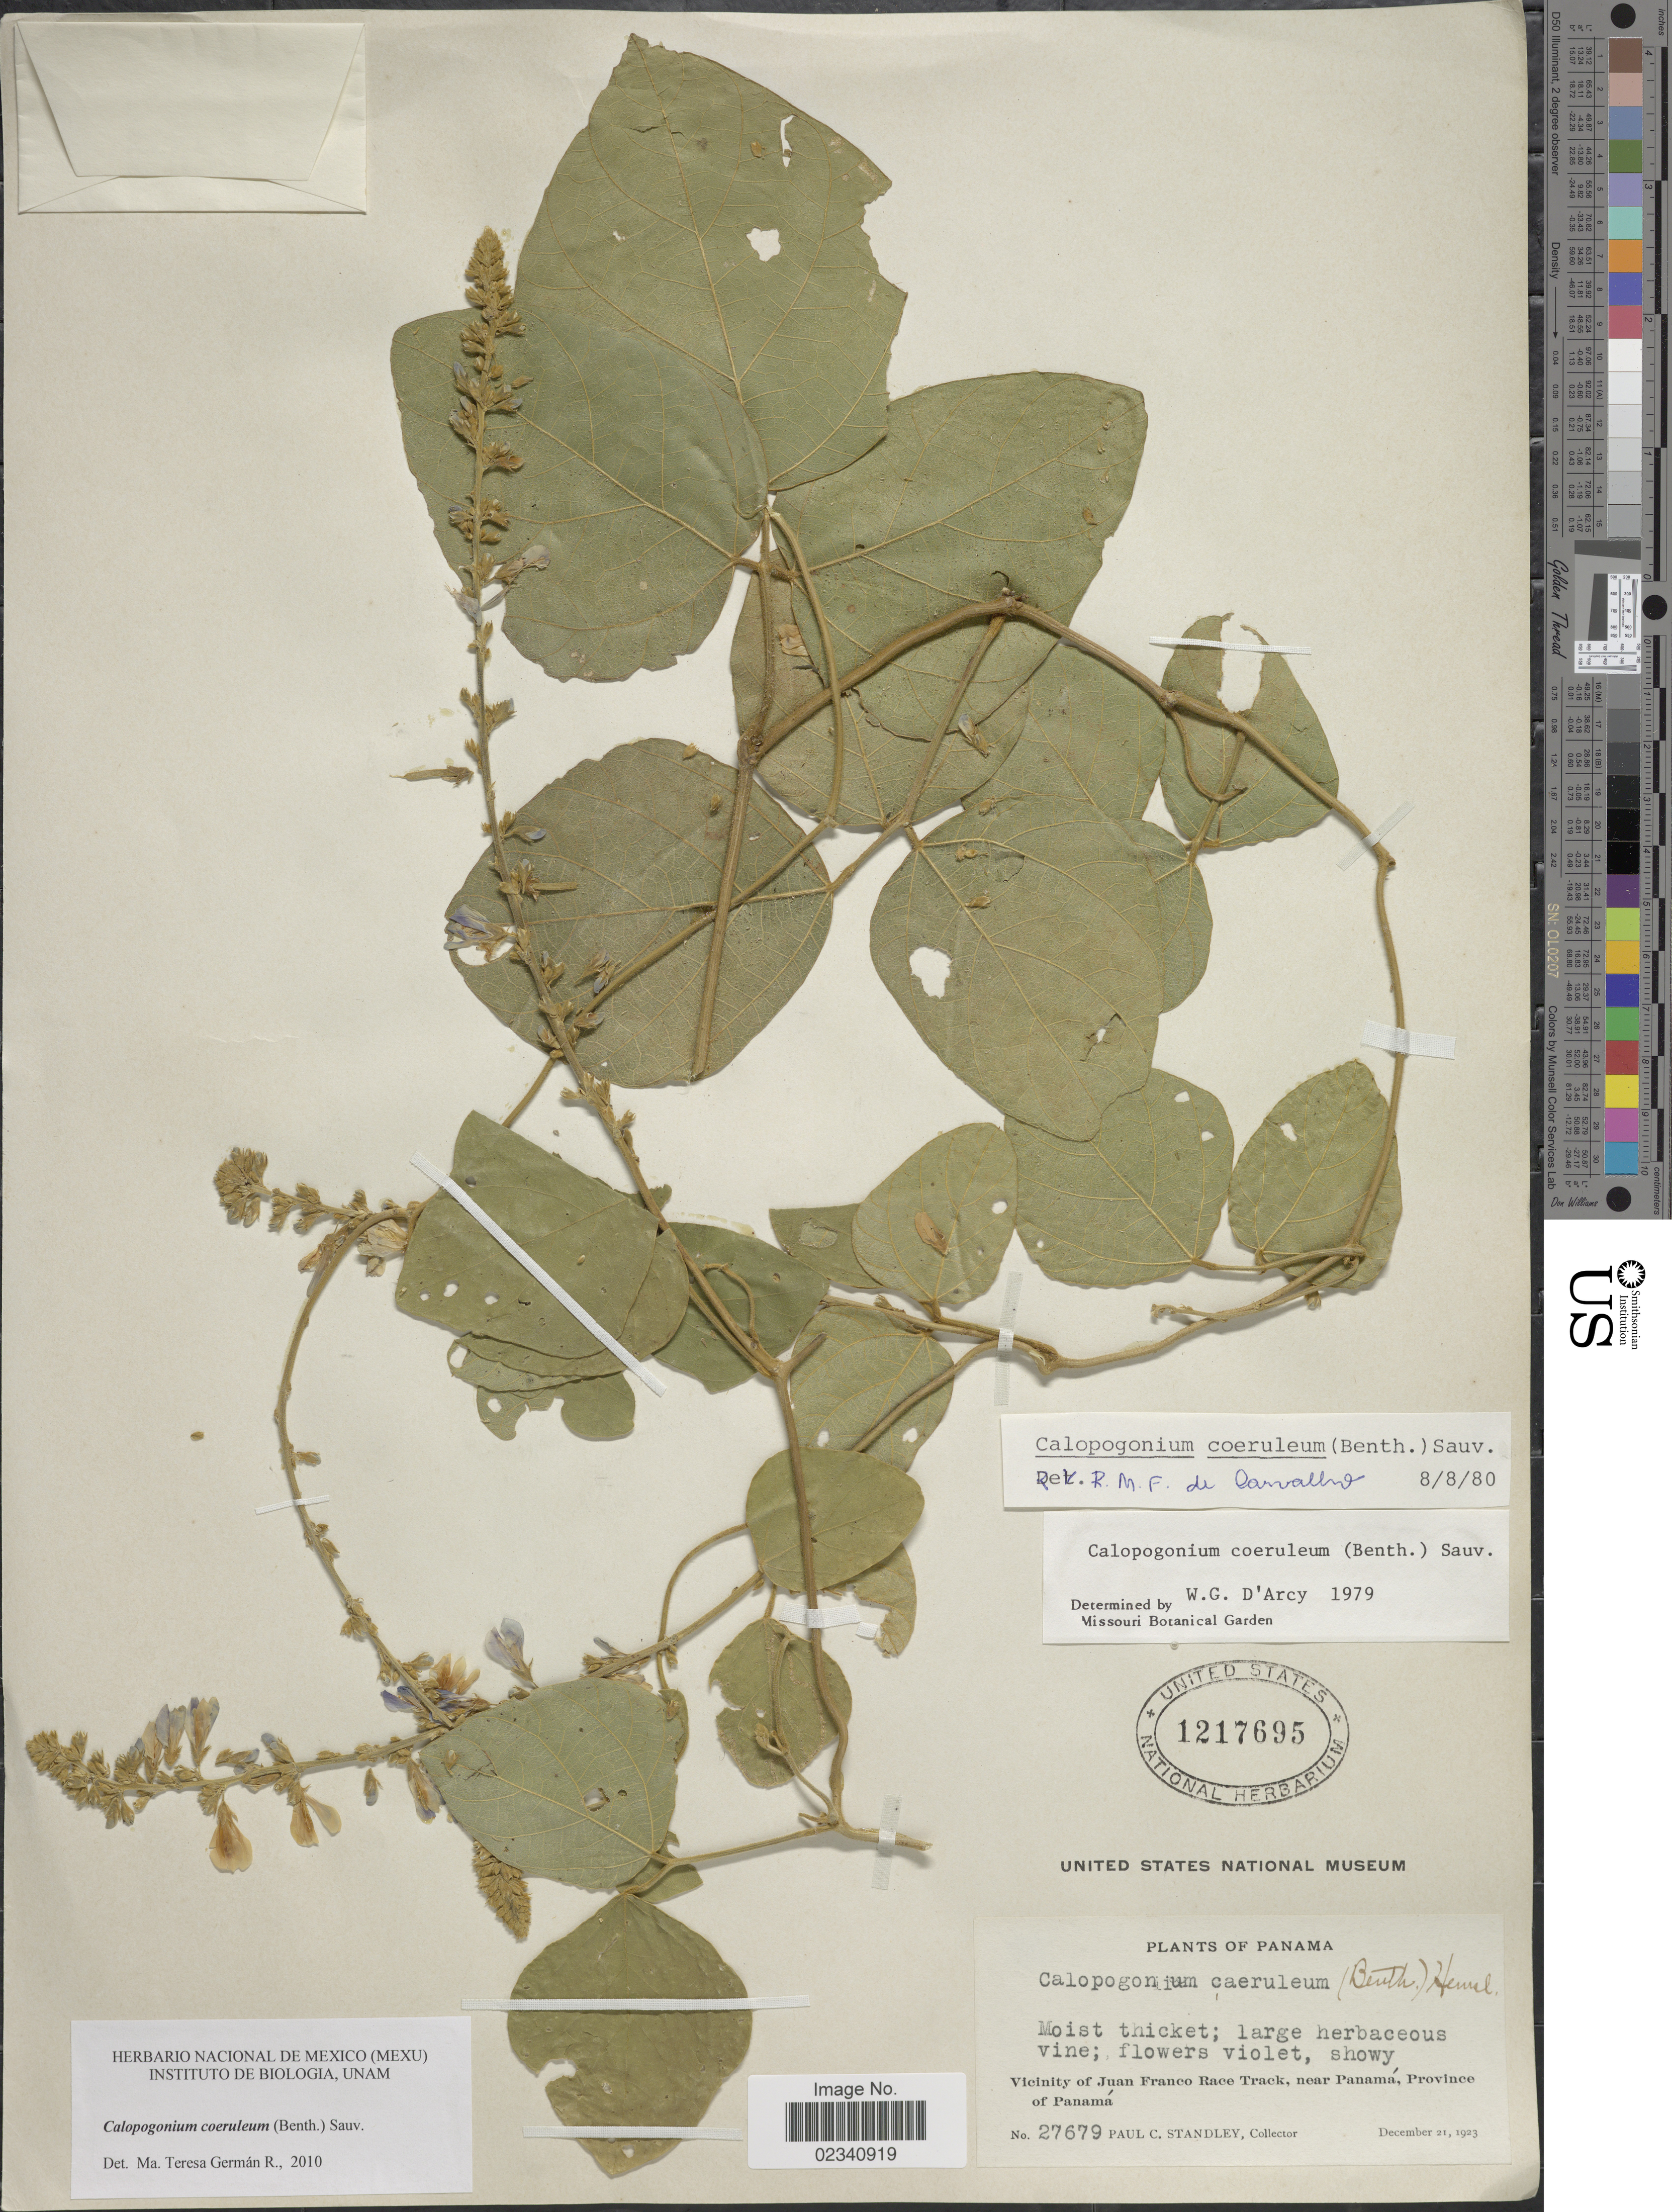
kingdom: Plantae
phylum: Tracheophyta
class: Magnoliopsida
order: Fabales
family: Fabaceae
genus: Calopogonium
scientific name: Calopogonium caeruleum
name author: (Benth.) C. Wright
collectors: P. C. Standley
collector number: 27679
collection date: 1923-12-21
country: Panama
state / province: Panamá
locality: Vicinity of Juan Franco Race Track, near Panama, Province of Panama.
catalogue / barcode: US 1217695